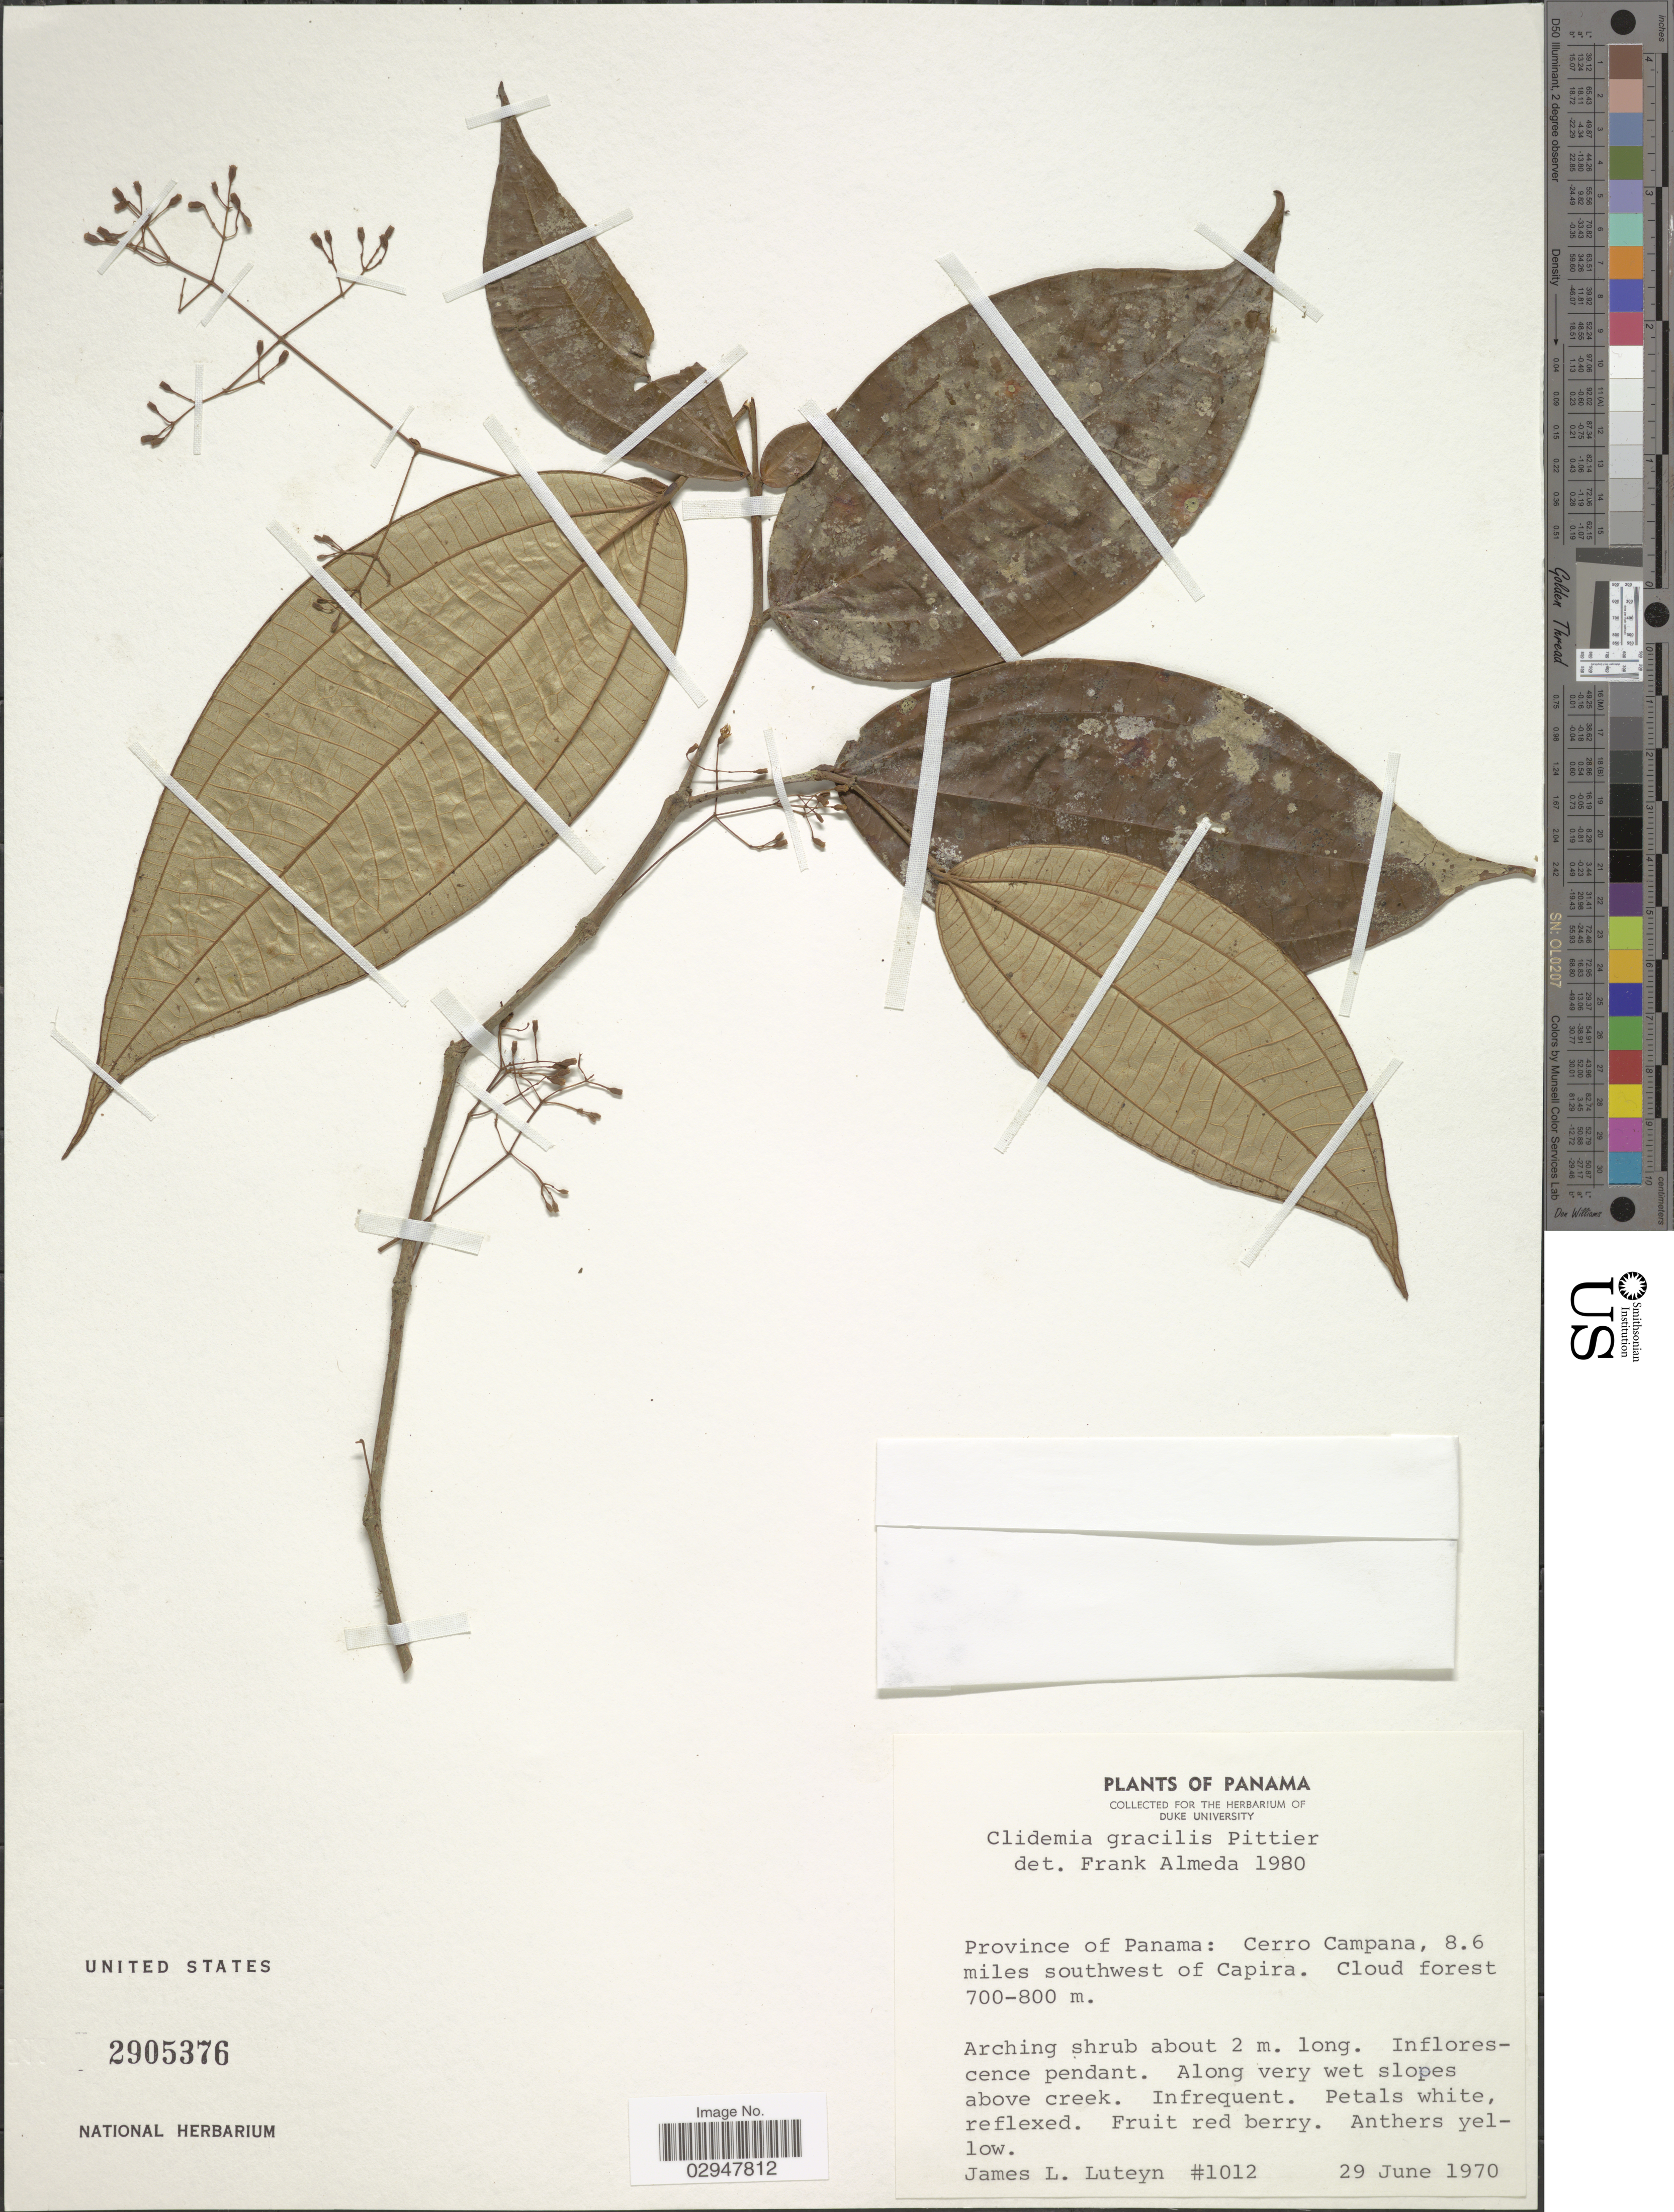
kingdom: Plantae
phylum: Tracheophyta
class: Magnoliopsida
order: Myrtales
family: Melastomataceae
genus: Clidemia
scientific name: Clidemia gracilis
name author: Pittier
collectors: J. Luteyn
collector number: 1012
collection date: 1970-06-29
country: Panama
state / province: Panamá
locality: Cerro Campana, 8.6 miles southwest of Capira, Cloud Forest.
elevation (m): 700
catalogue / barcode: US 2905376